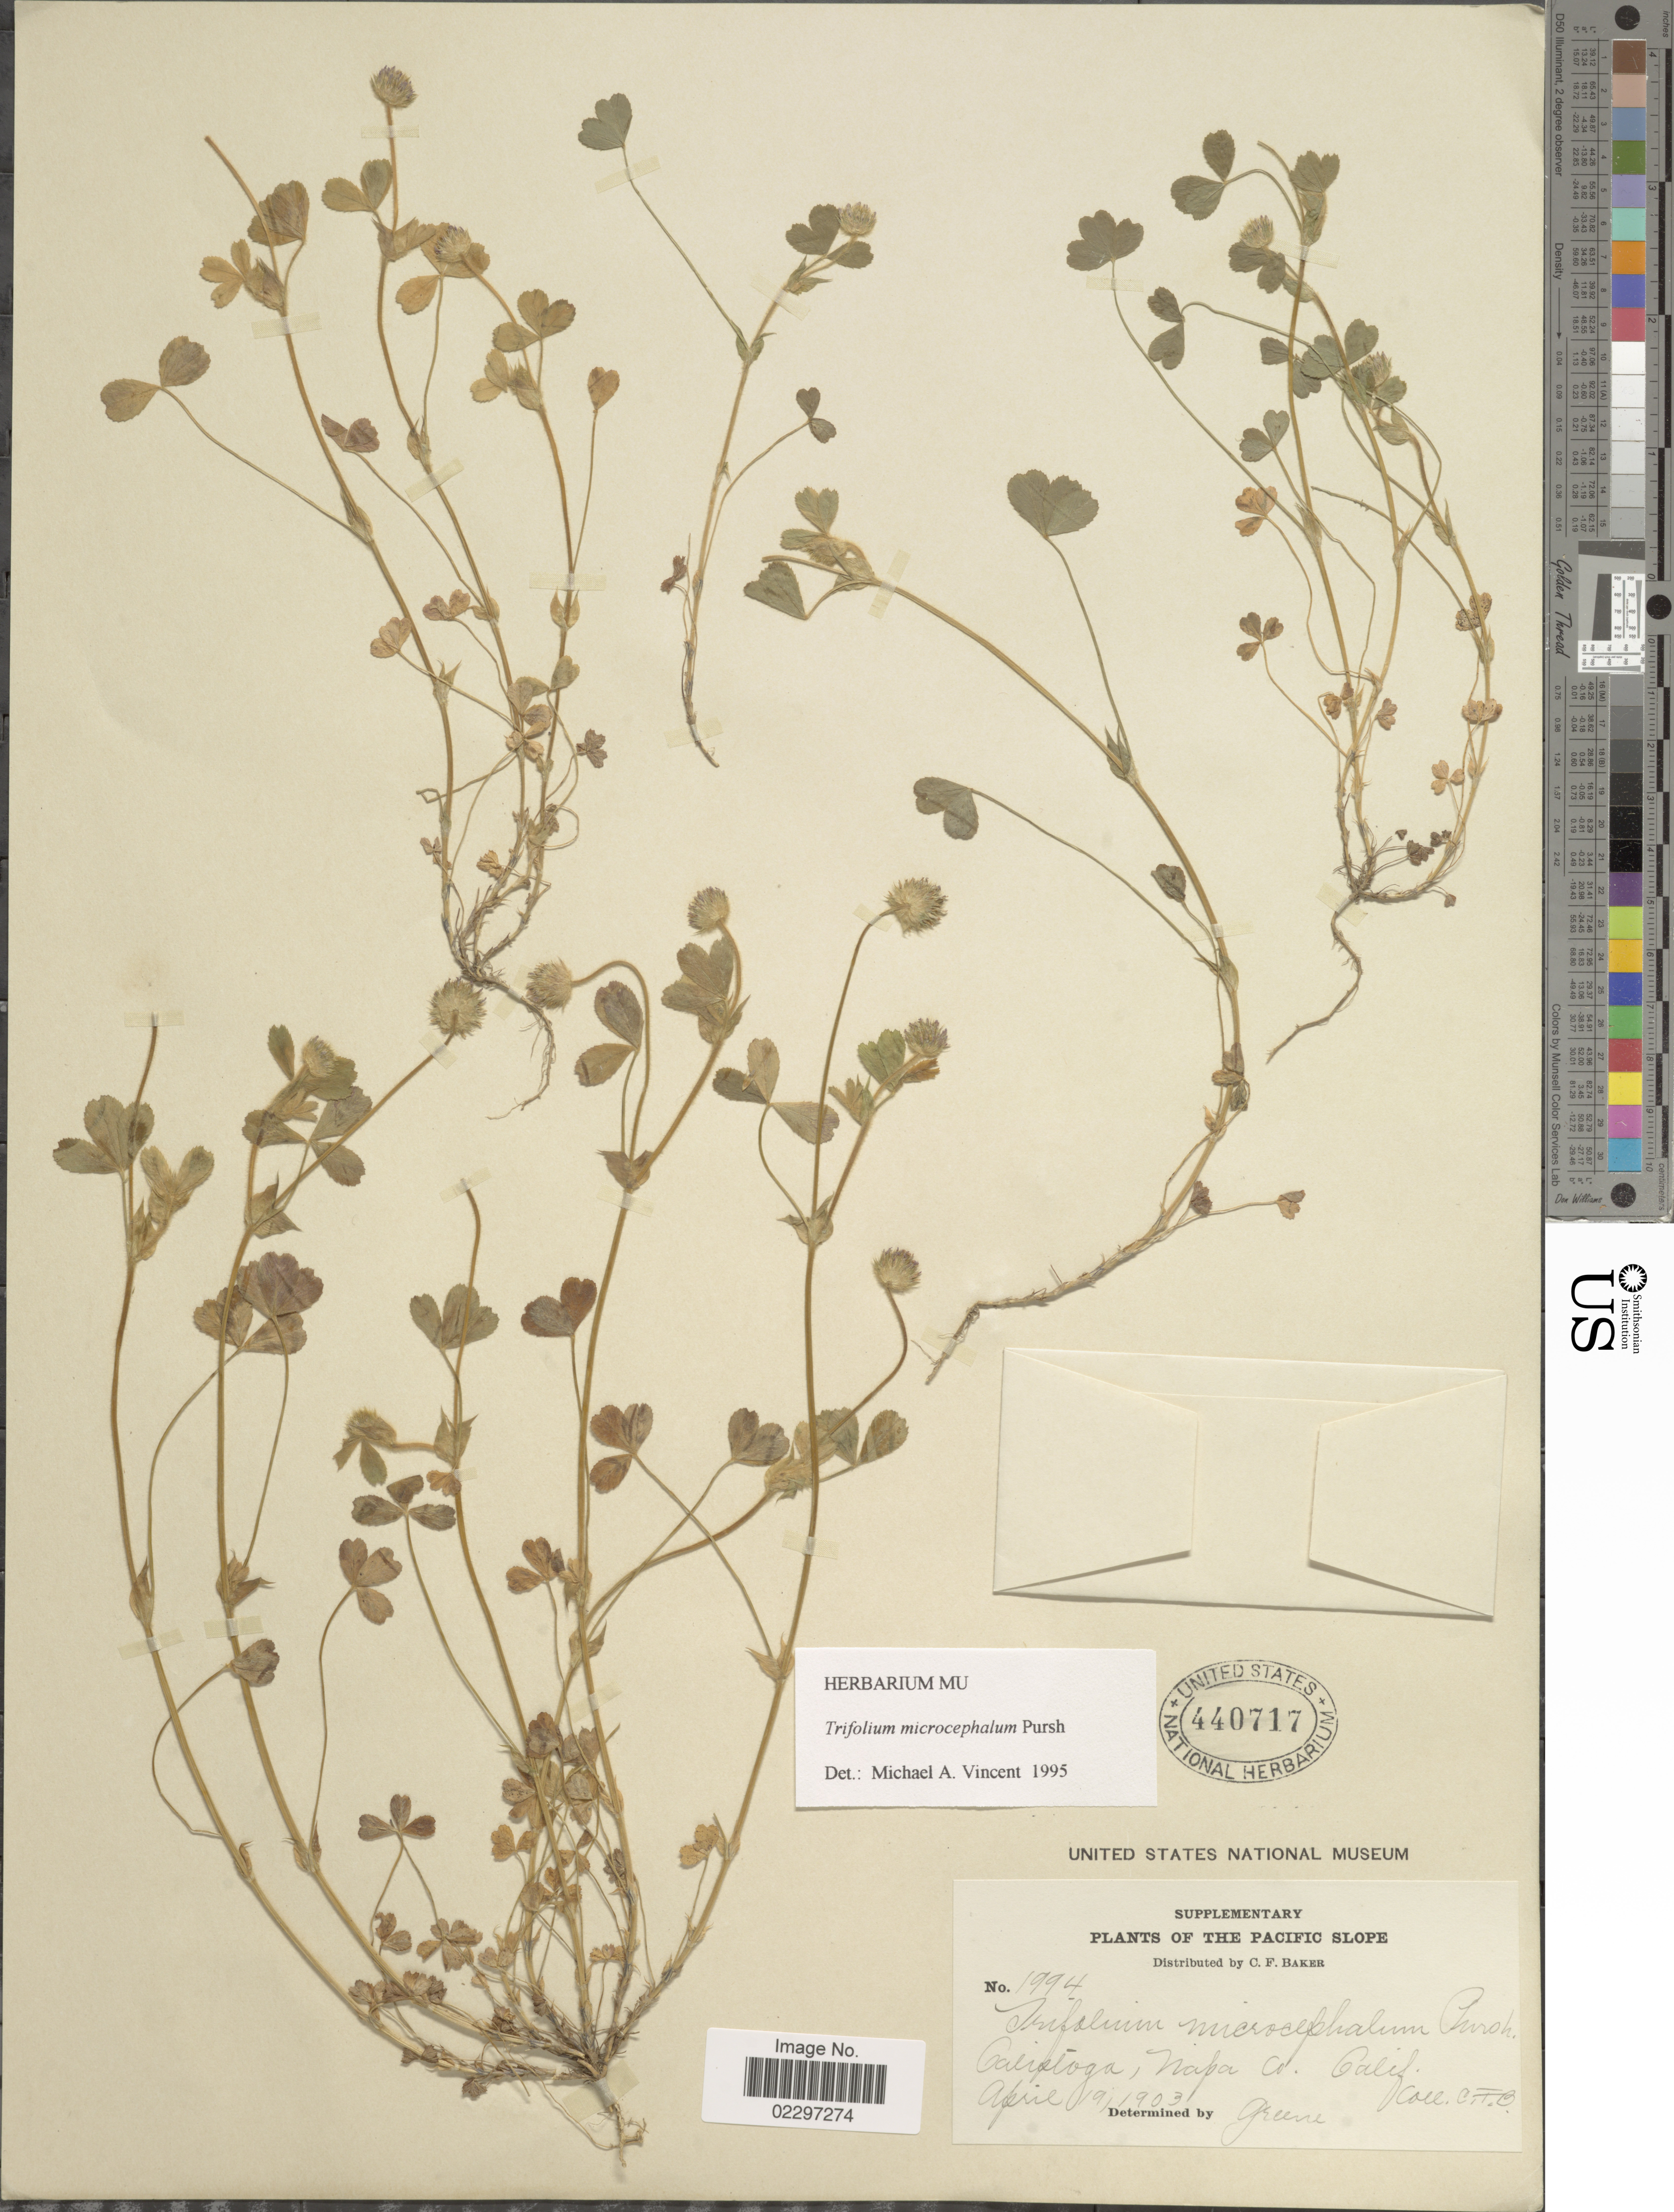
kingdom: Plantae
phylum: Tracheophyta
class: Magnoliopsida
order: Fabales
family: Fabaceae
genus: Trifolium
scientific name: Trifolium microcephalum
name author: Pursh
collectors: C. F. Baker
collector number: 1994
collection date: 1903-04-19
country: United States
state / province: California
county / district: Napa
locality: Pacific Slope. Calistoga, Napa Co. Calif.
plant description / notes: Corrected "Caliptoga" to "Calistoga"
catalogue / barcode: US 440717